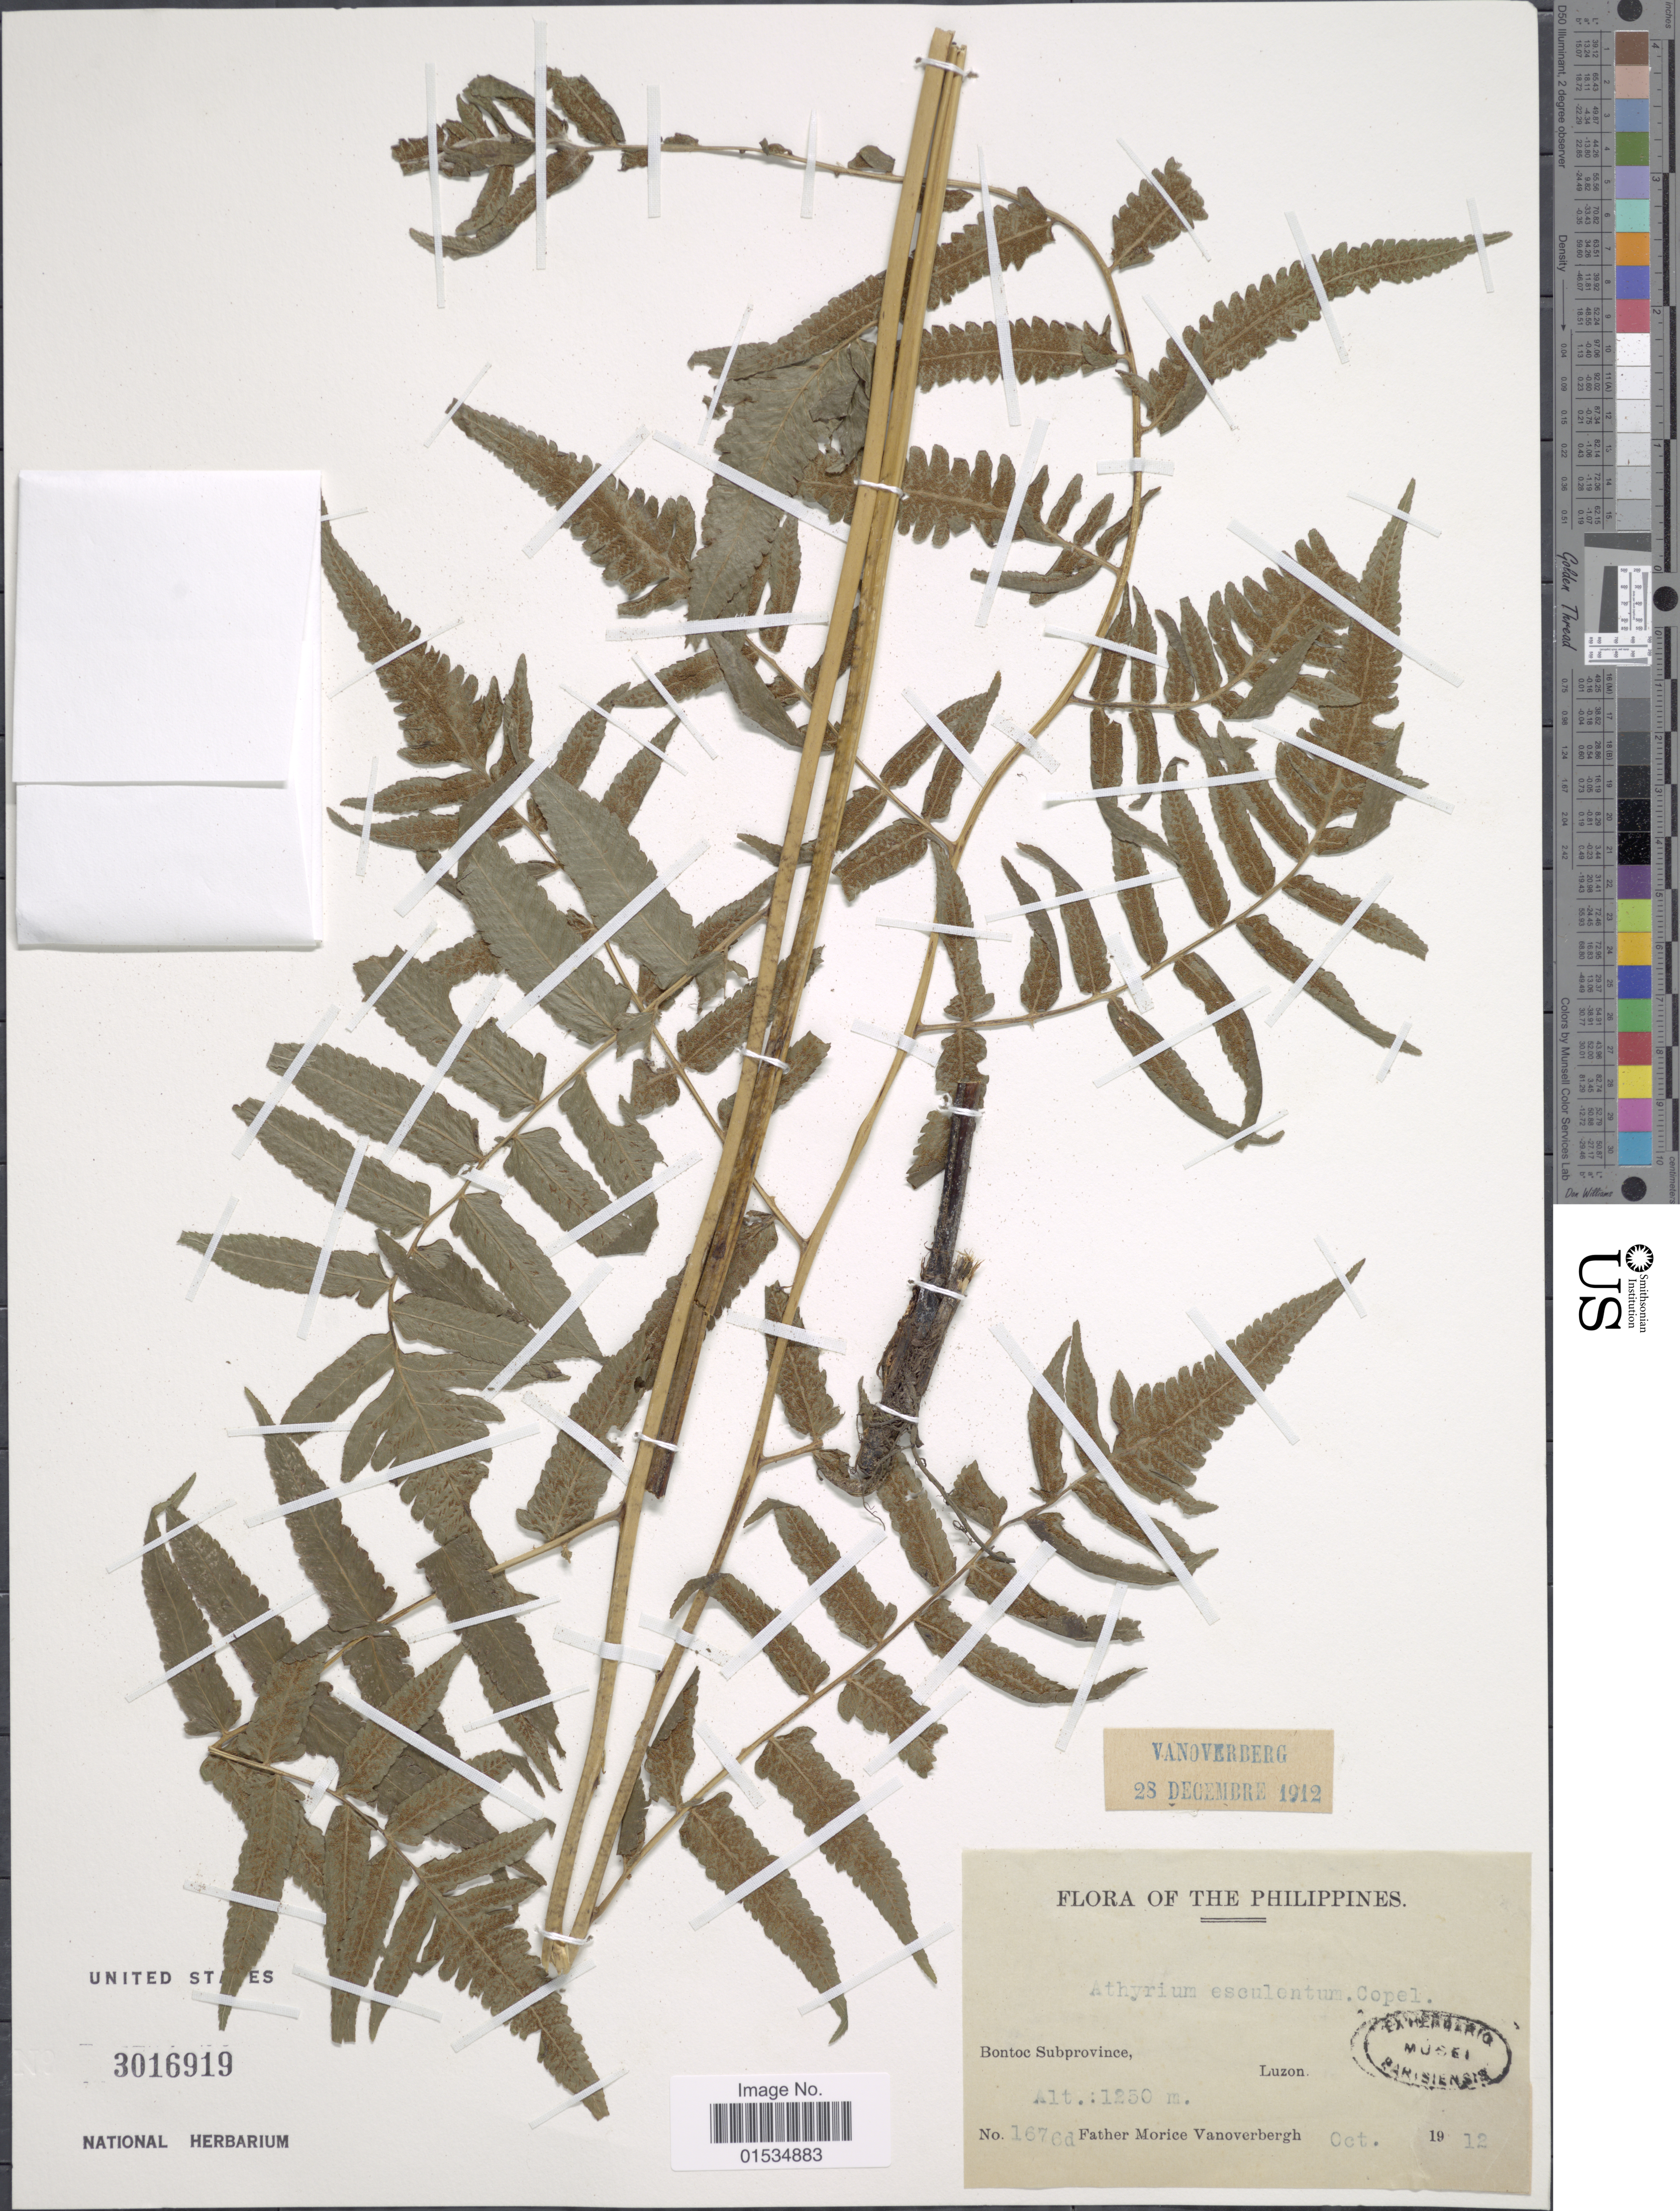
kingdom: Plantae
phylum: Tracheophyta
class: Polypodiopsida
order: Polypodiales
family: Athyriaceae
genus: Diplazium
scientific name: Diplazium esculentum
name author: (Retz.) Sw.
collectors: M. Vanoverbergh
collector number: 1676d*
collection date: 1912-10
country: Philippines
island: Luzon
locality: Bontoc Subprovince, Luzon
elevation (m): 1250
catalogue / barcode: US 3016919